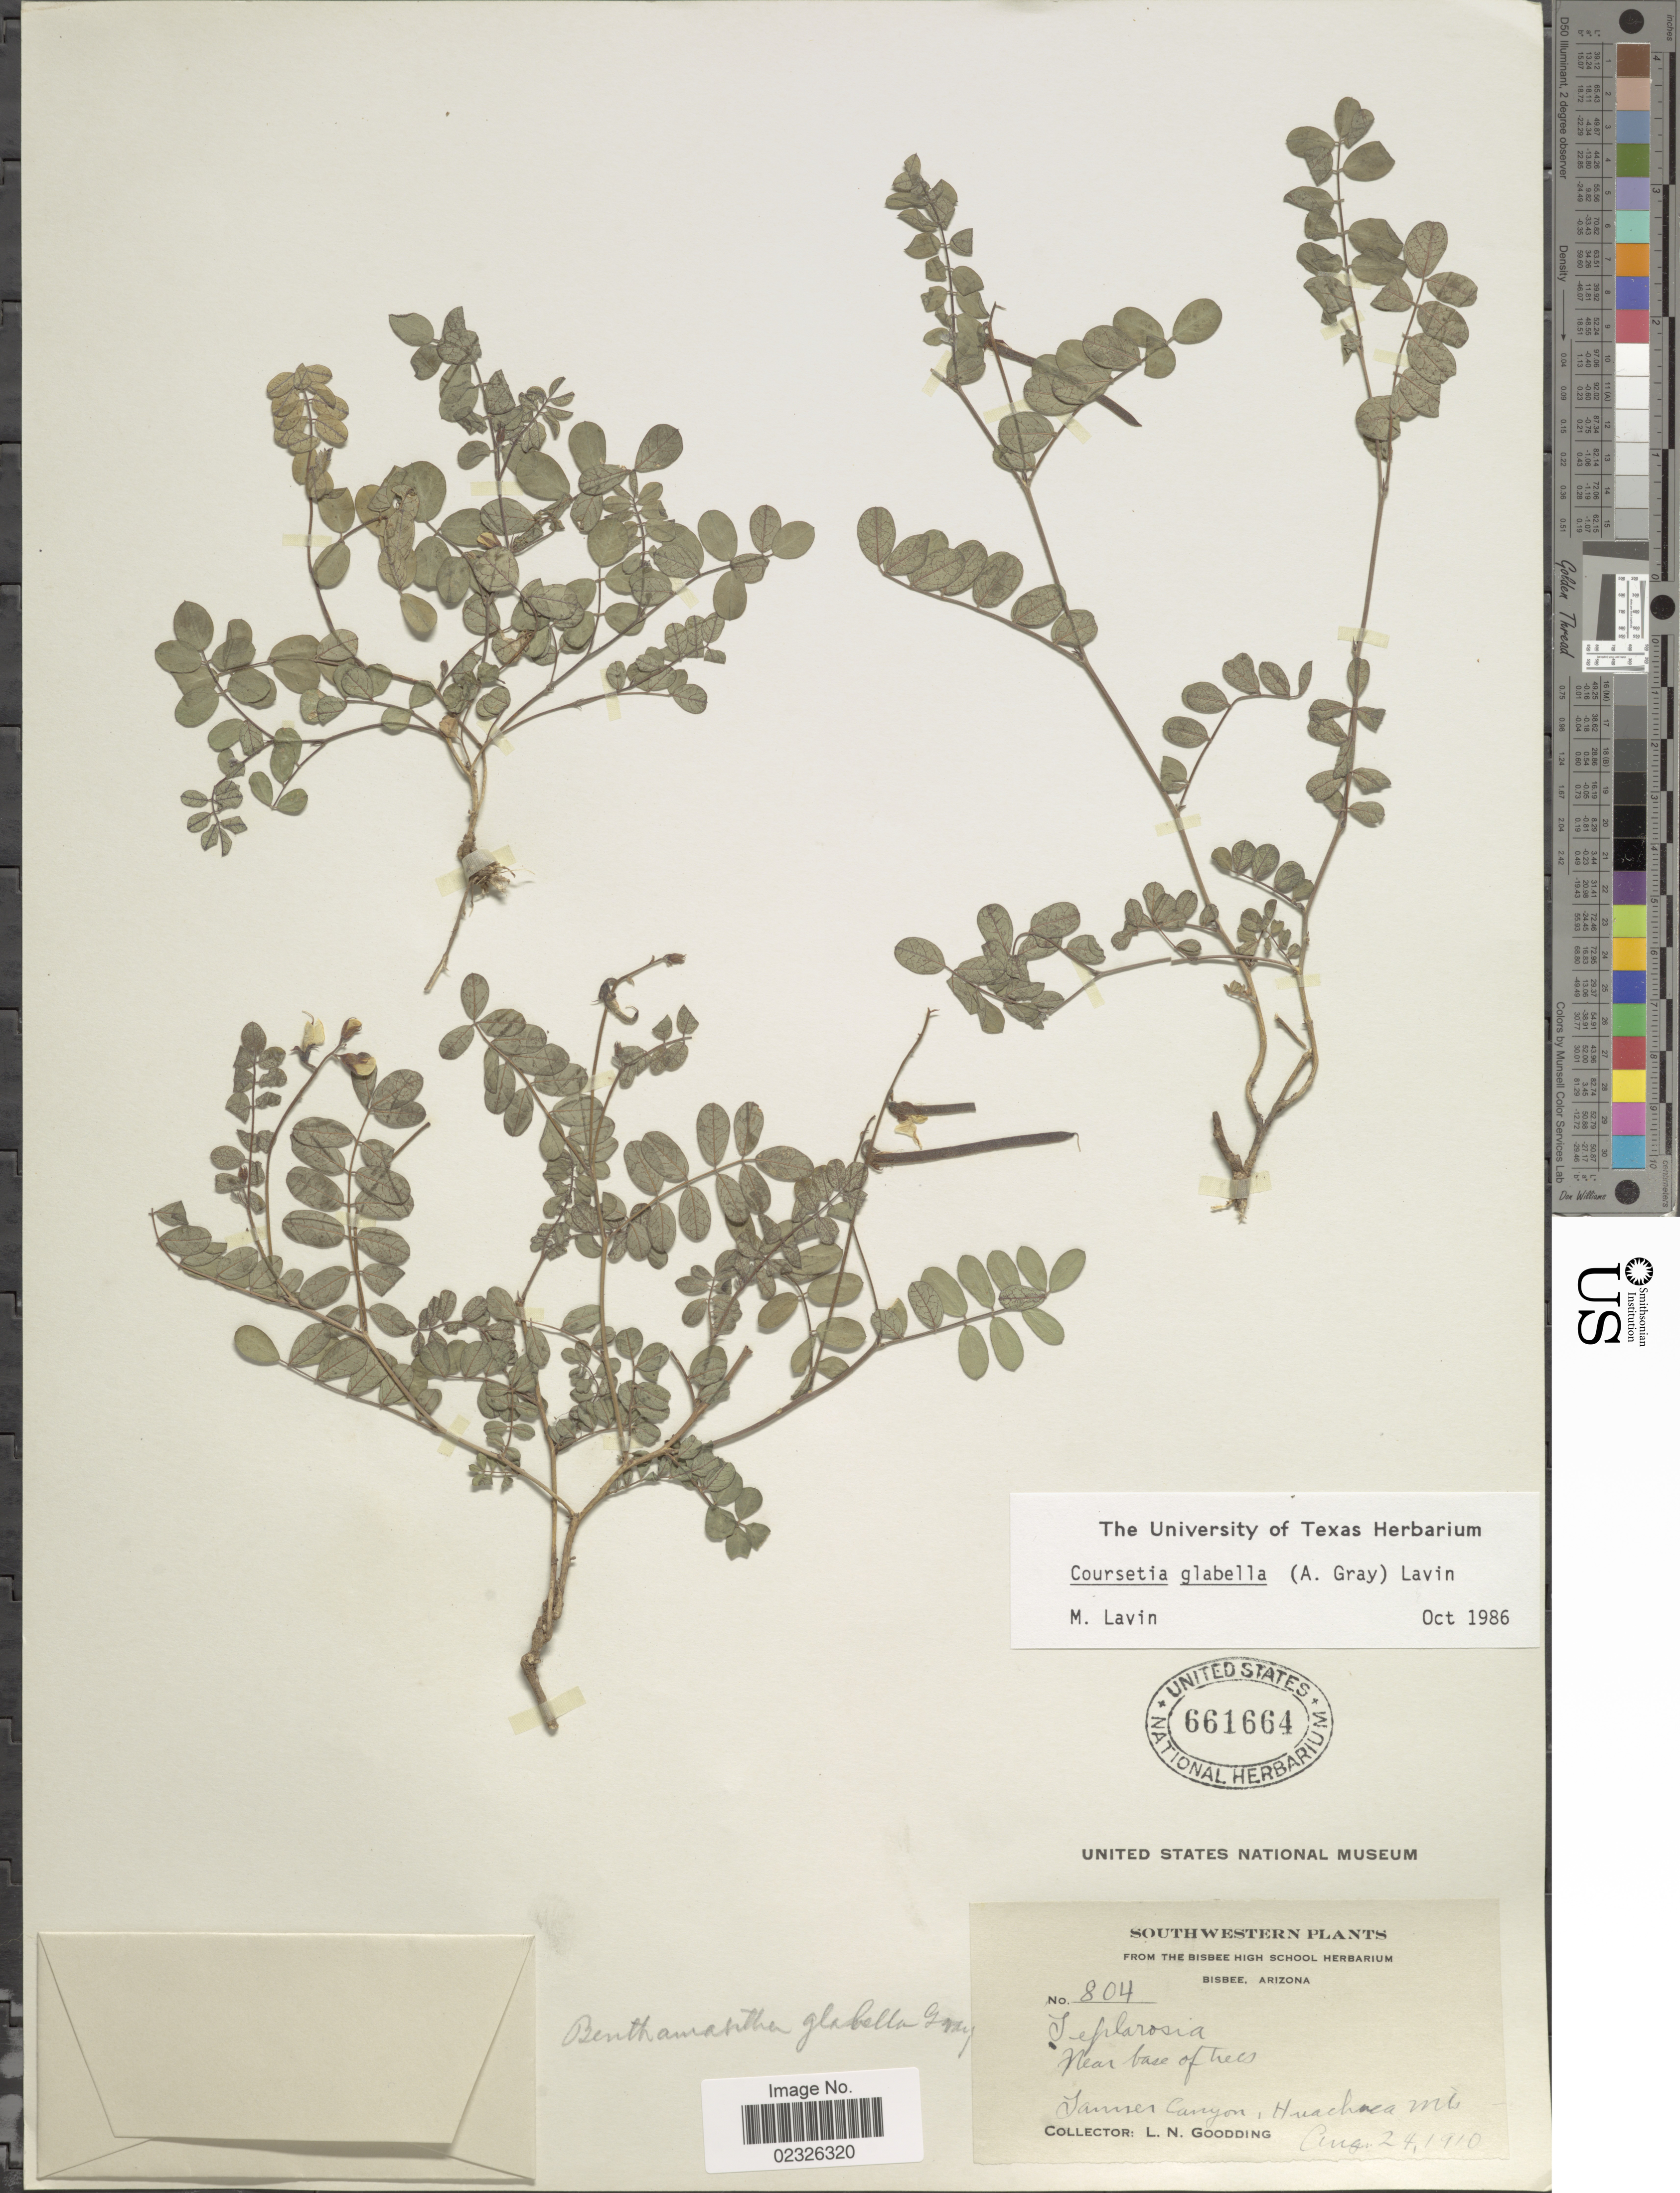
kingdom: Plantae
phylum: Tracheophyta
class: Magnoliopsida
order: Fabales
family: Fabaceae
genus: Coursetia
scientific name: Coursetia glabella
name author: (A. Gray) Lavin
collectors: L. N. Goodding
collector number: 804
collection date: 1910-08-24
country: United States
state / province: Arizona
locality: Southwestern. Near base a Tree. Tanner Canyon, Huachuca Mts.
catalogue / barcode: US 661664